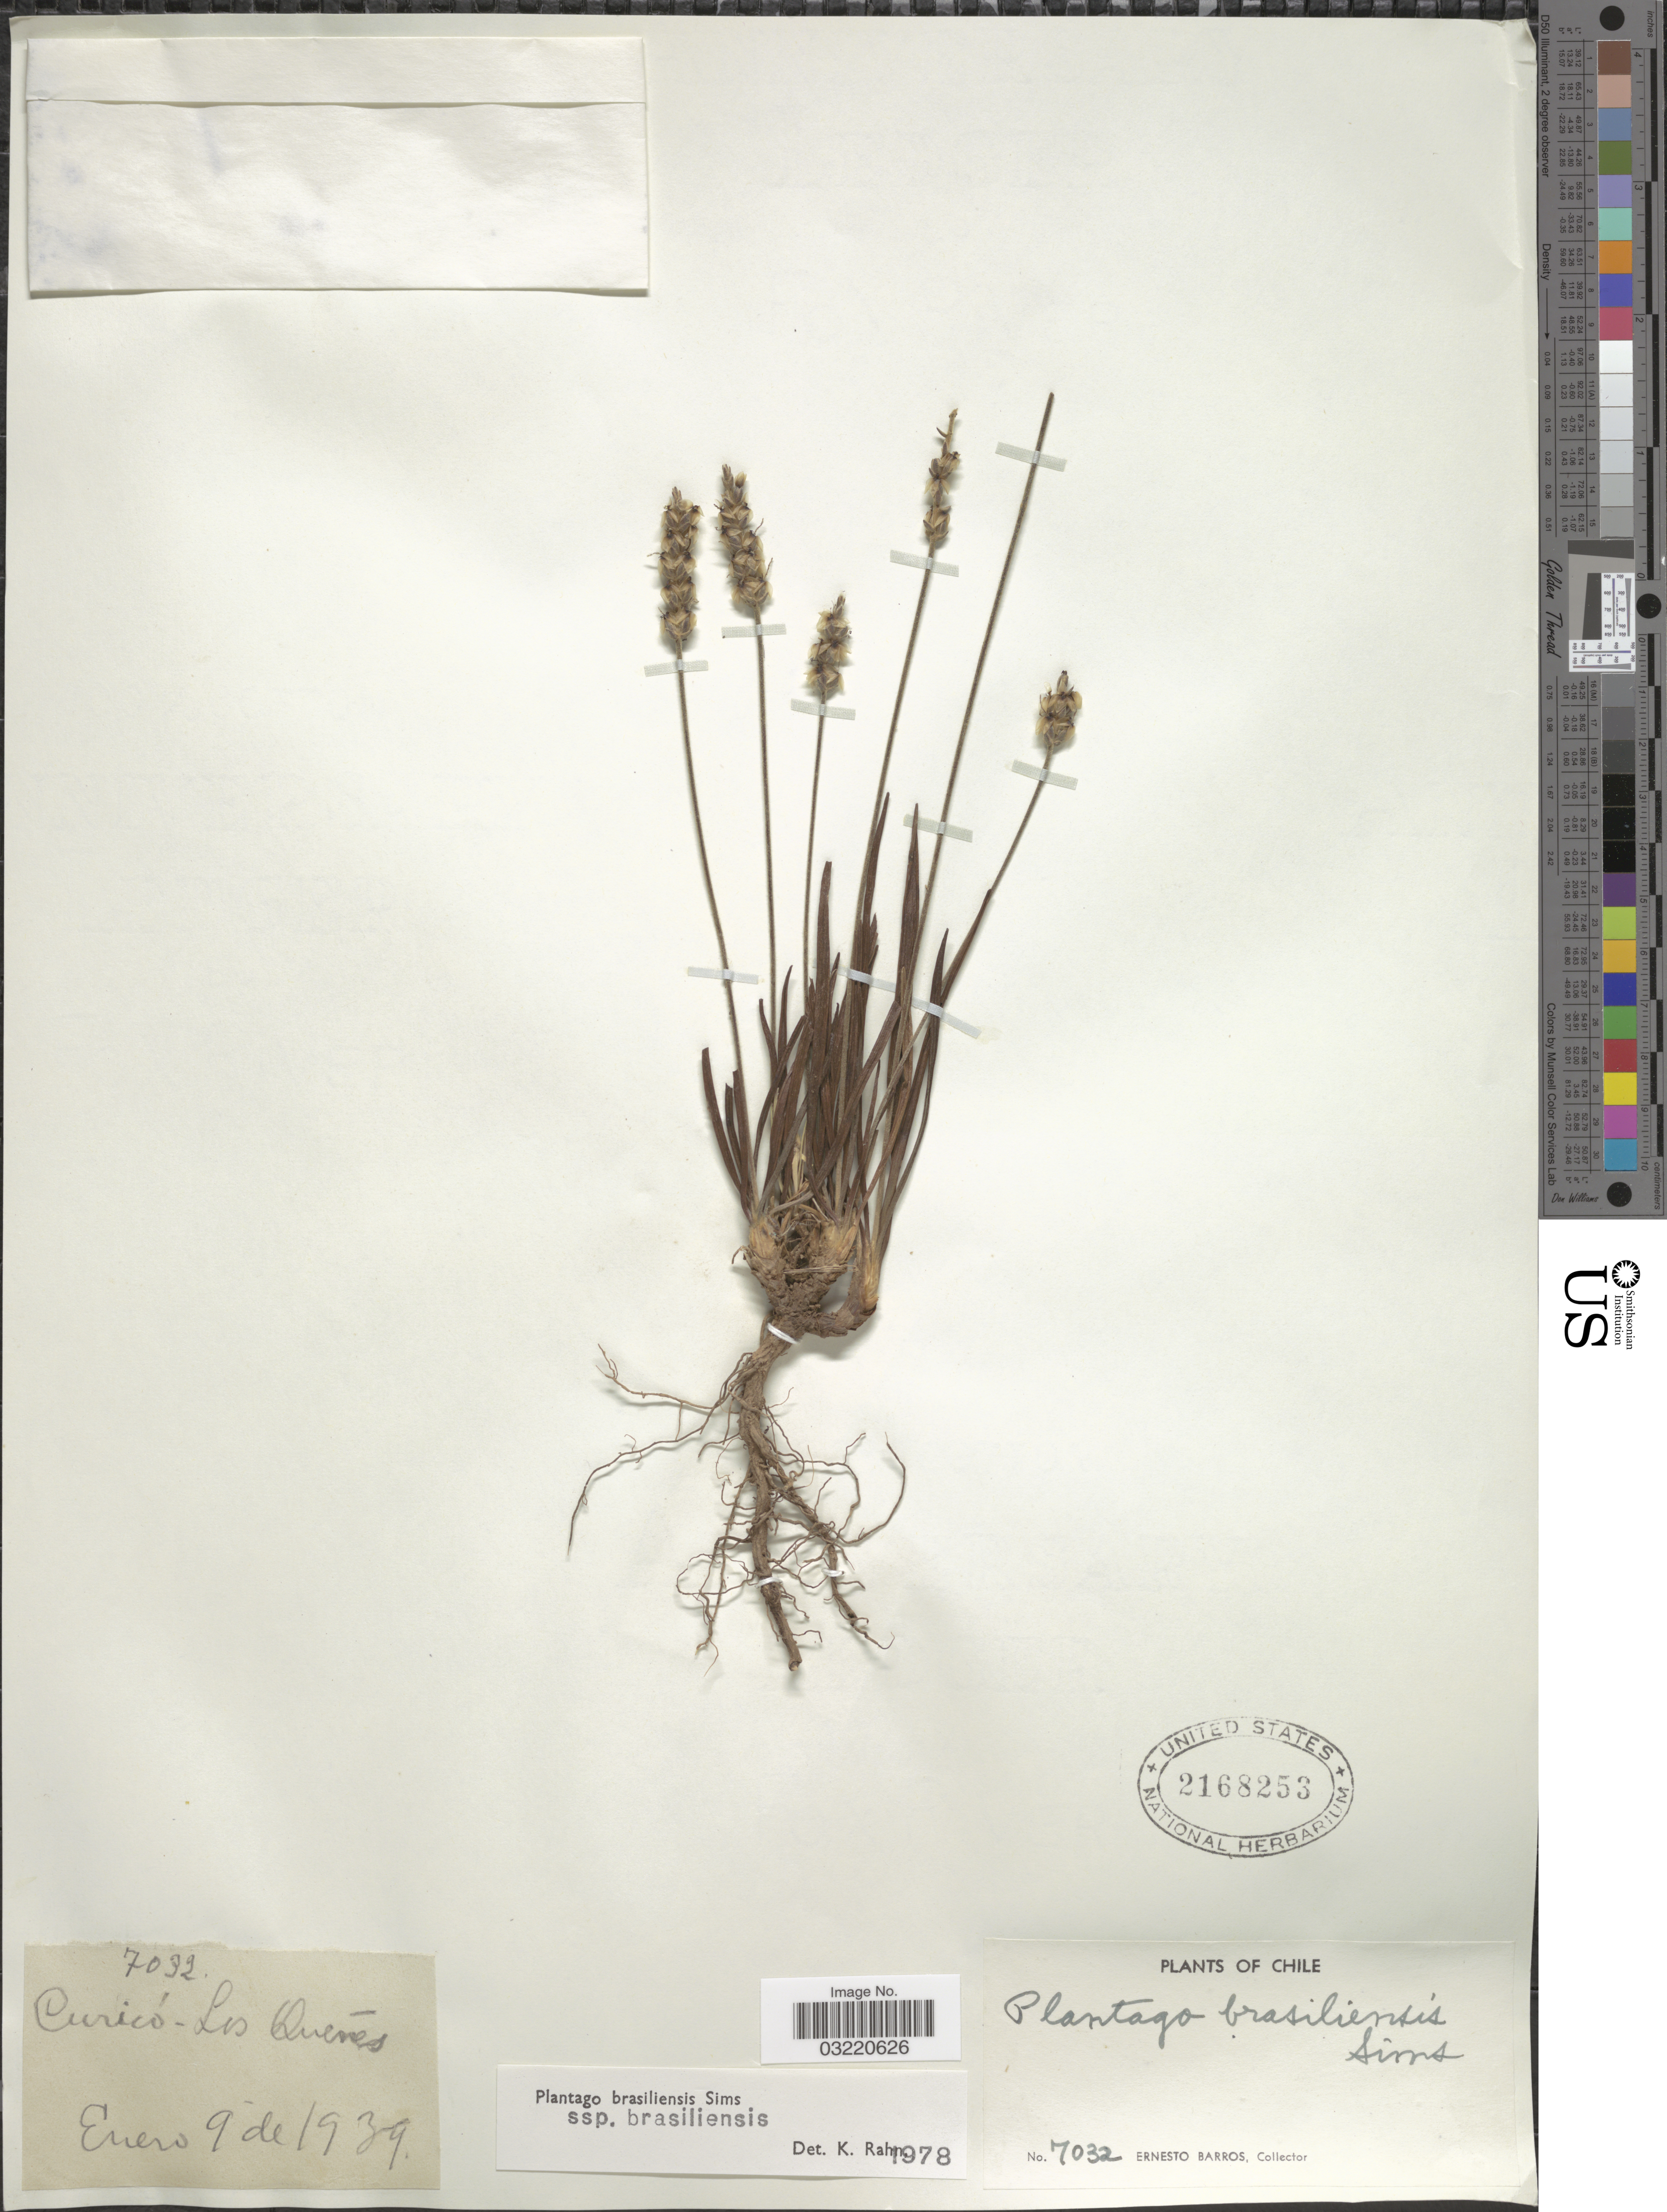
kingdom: Plantae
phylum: Tracheophyta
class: Magnoliopsida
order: Lamiales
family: Plantaginaceae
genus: Plantago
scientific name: Plantago brasiliensis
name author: Sims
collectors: E. Barros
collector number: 7032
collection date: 1939-01-09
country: Chile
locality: Curicó - Los Quenés.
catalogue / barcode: US 2168253